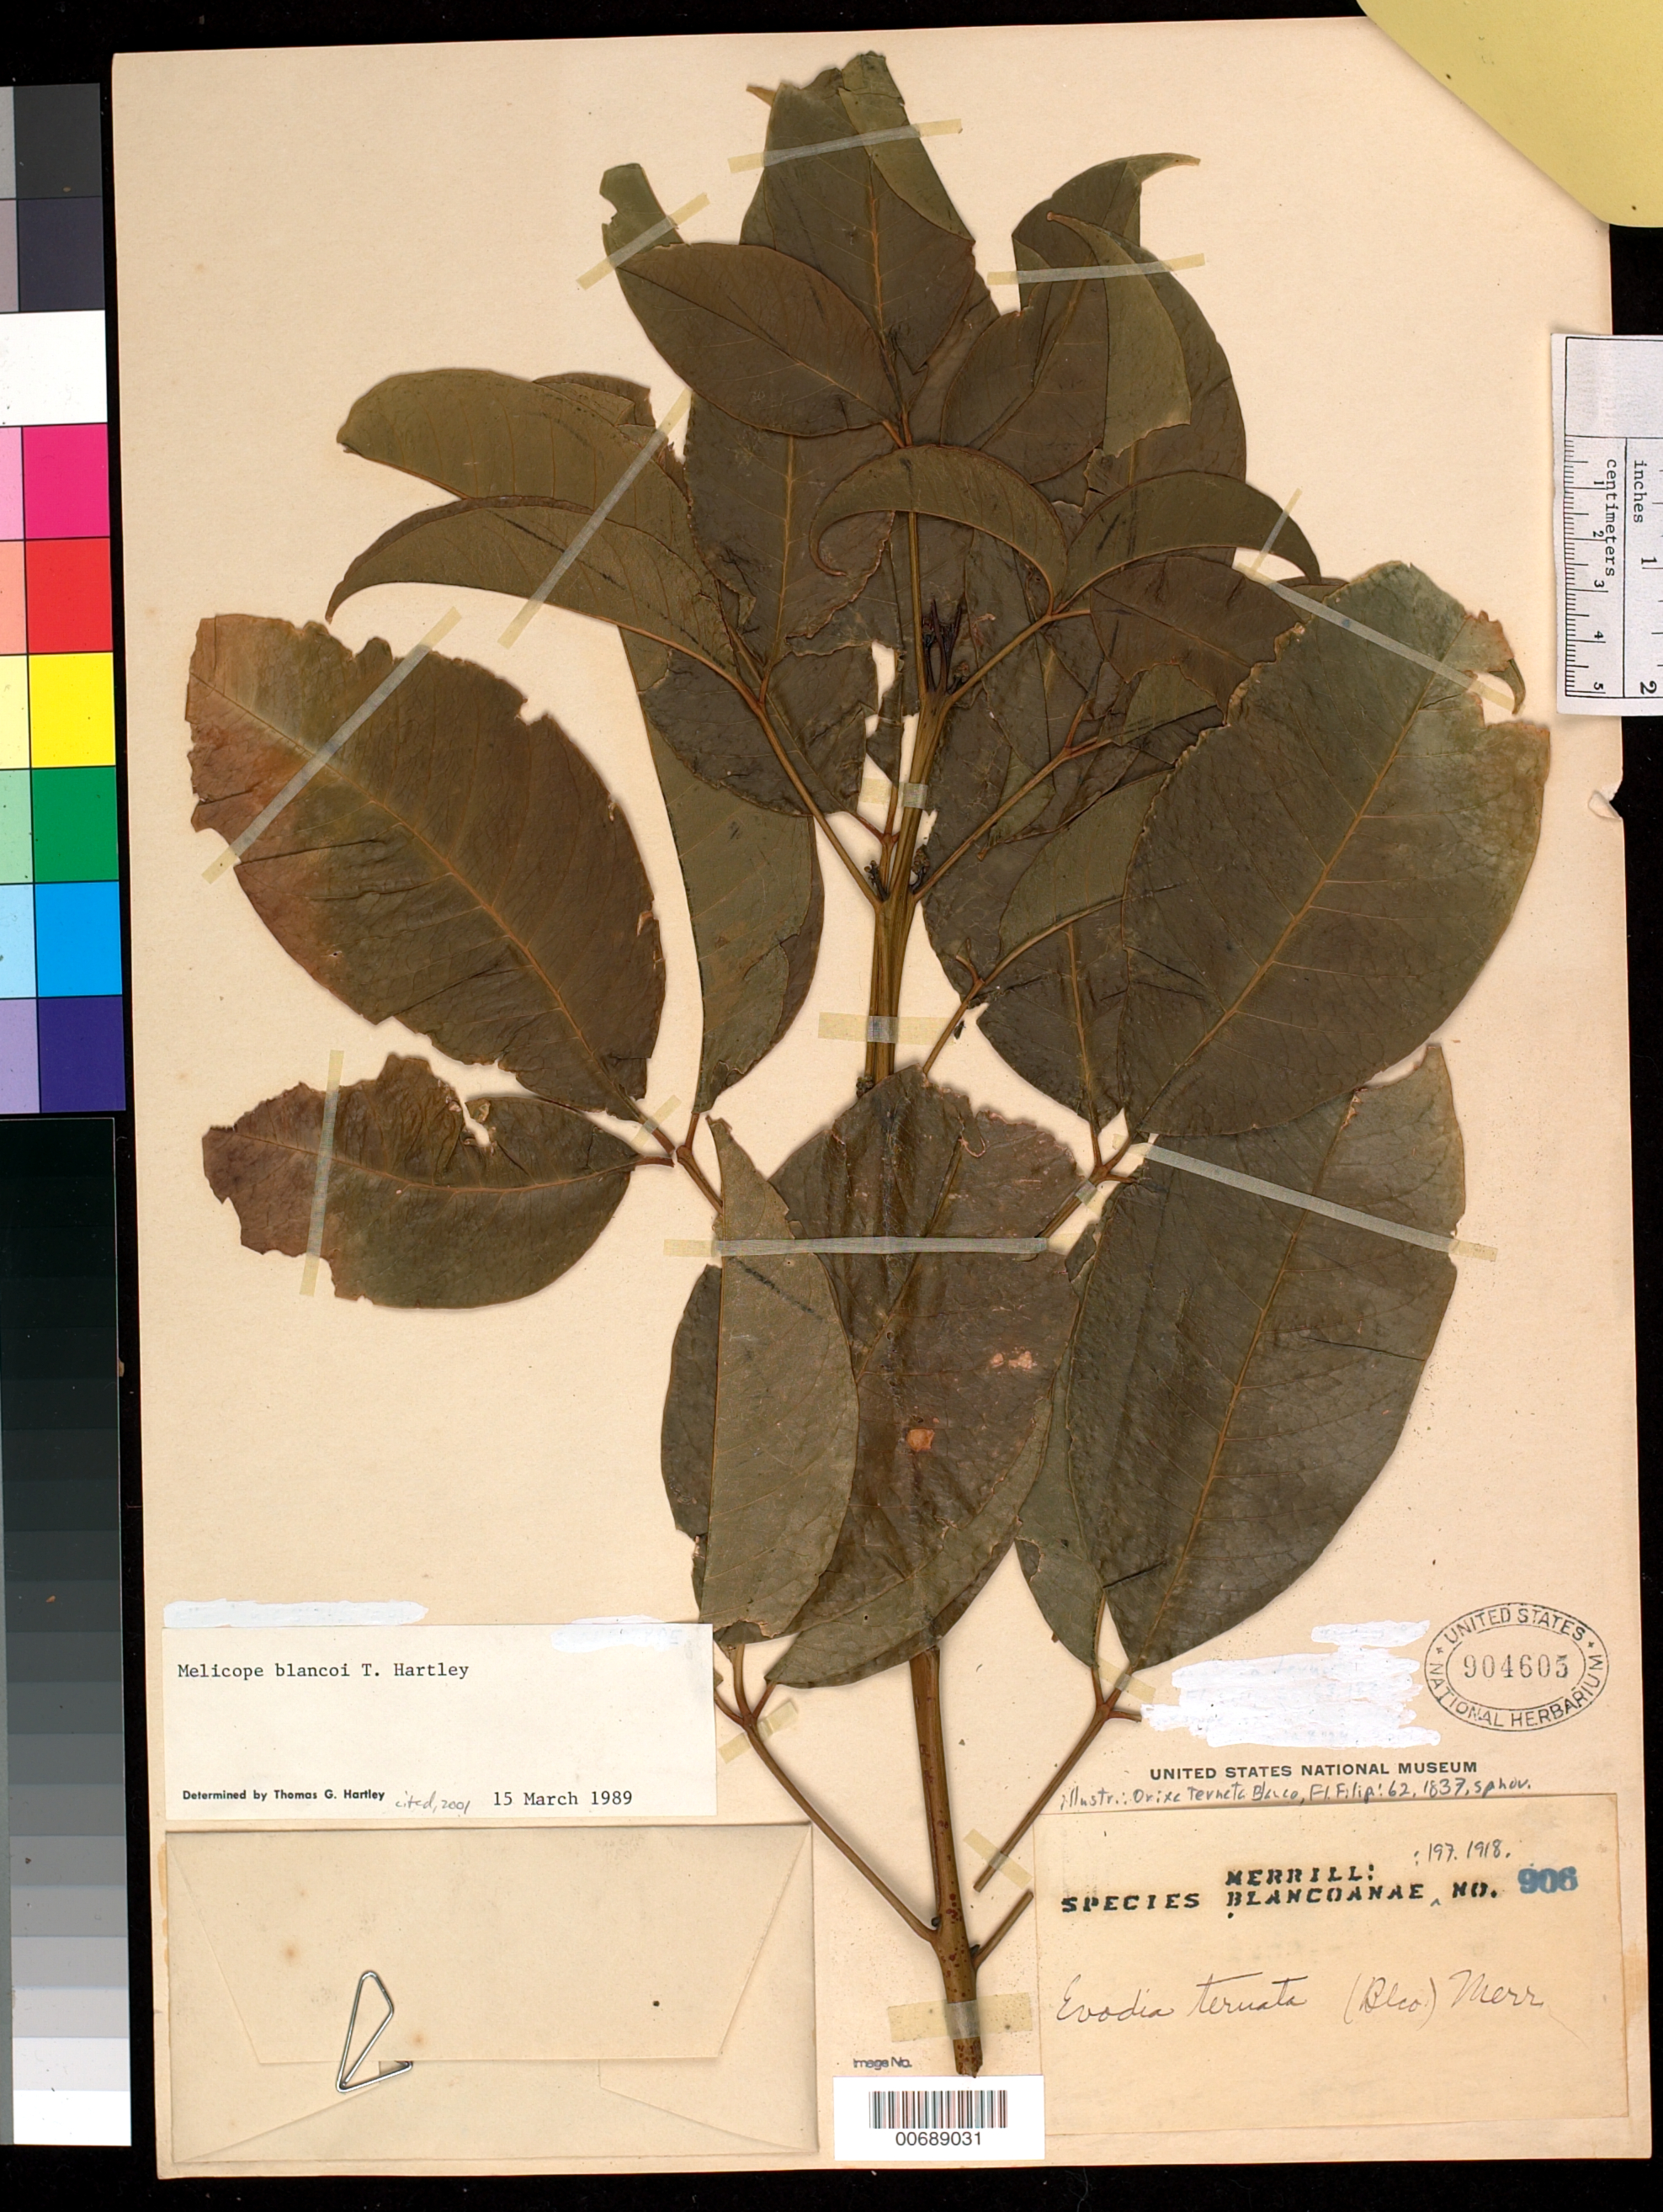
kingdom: Plantae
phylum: Tracheophyta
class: Magnoliopsida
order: Sapindales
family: Rutaceae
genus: Melicope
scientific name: Melicope blancoi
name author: T.G. Hartley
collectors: E. D. Merrill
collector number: Sp. Blancoan. 0906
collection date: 1915-03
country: Philippines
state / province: Calabarzon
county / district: Rizal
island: Luzon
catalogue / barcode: US 904605